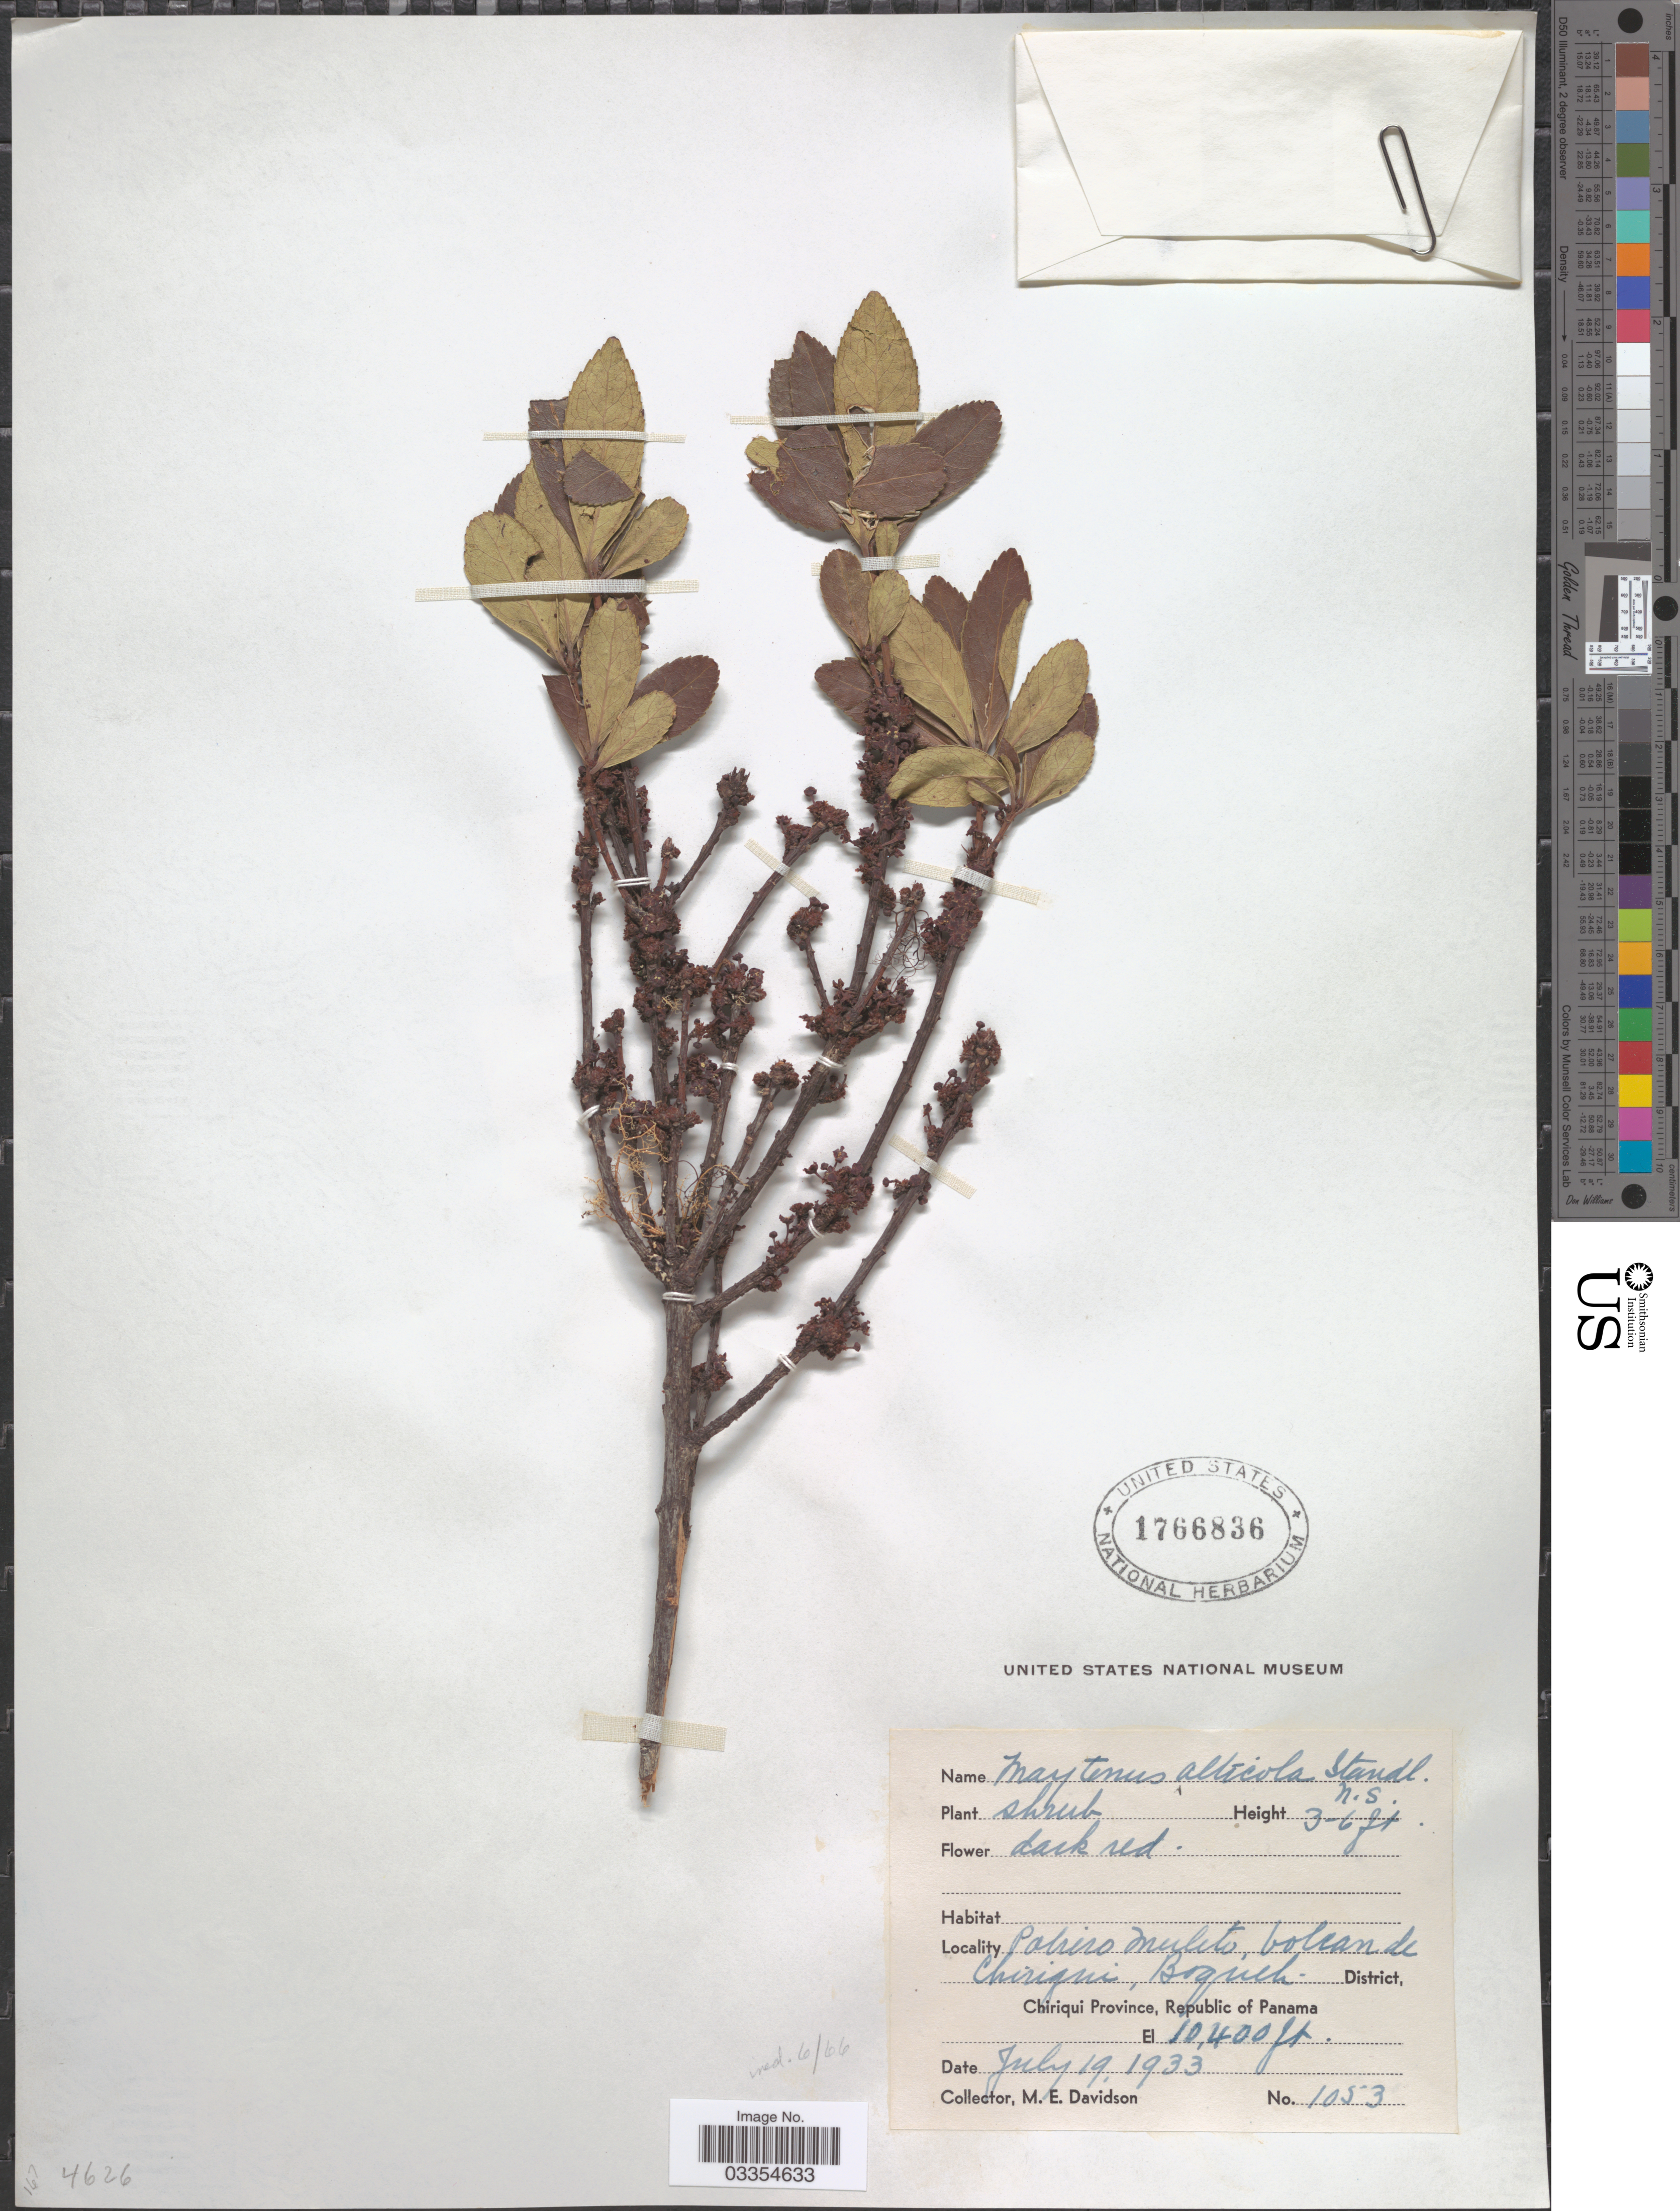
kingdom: Plantae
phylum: Tracheophyta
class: Magnoliopsida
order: Celastrales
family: Celastraceae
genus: Maytenus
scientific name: Maytenus alticola Standl., ined.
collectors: M. E. Davidson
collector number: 1053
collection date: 1933-07-19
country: Panama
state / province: Chiriqui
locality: Potrero Muleto, volcan de Chiriqui, Boquete District, Chiriqui Province, Republic of Panama.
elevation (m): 3170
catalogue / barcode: US 1766836